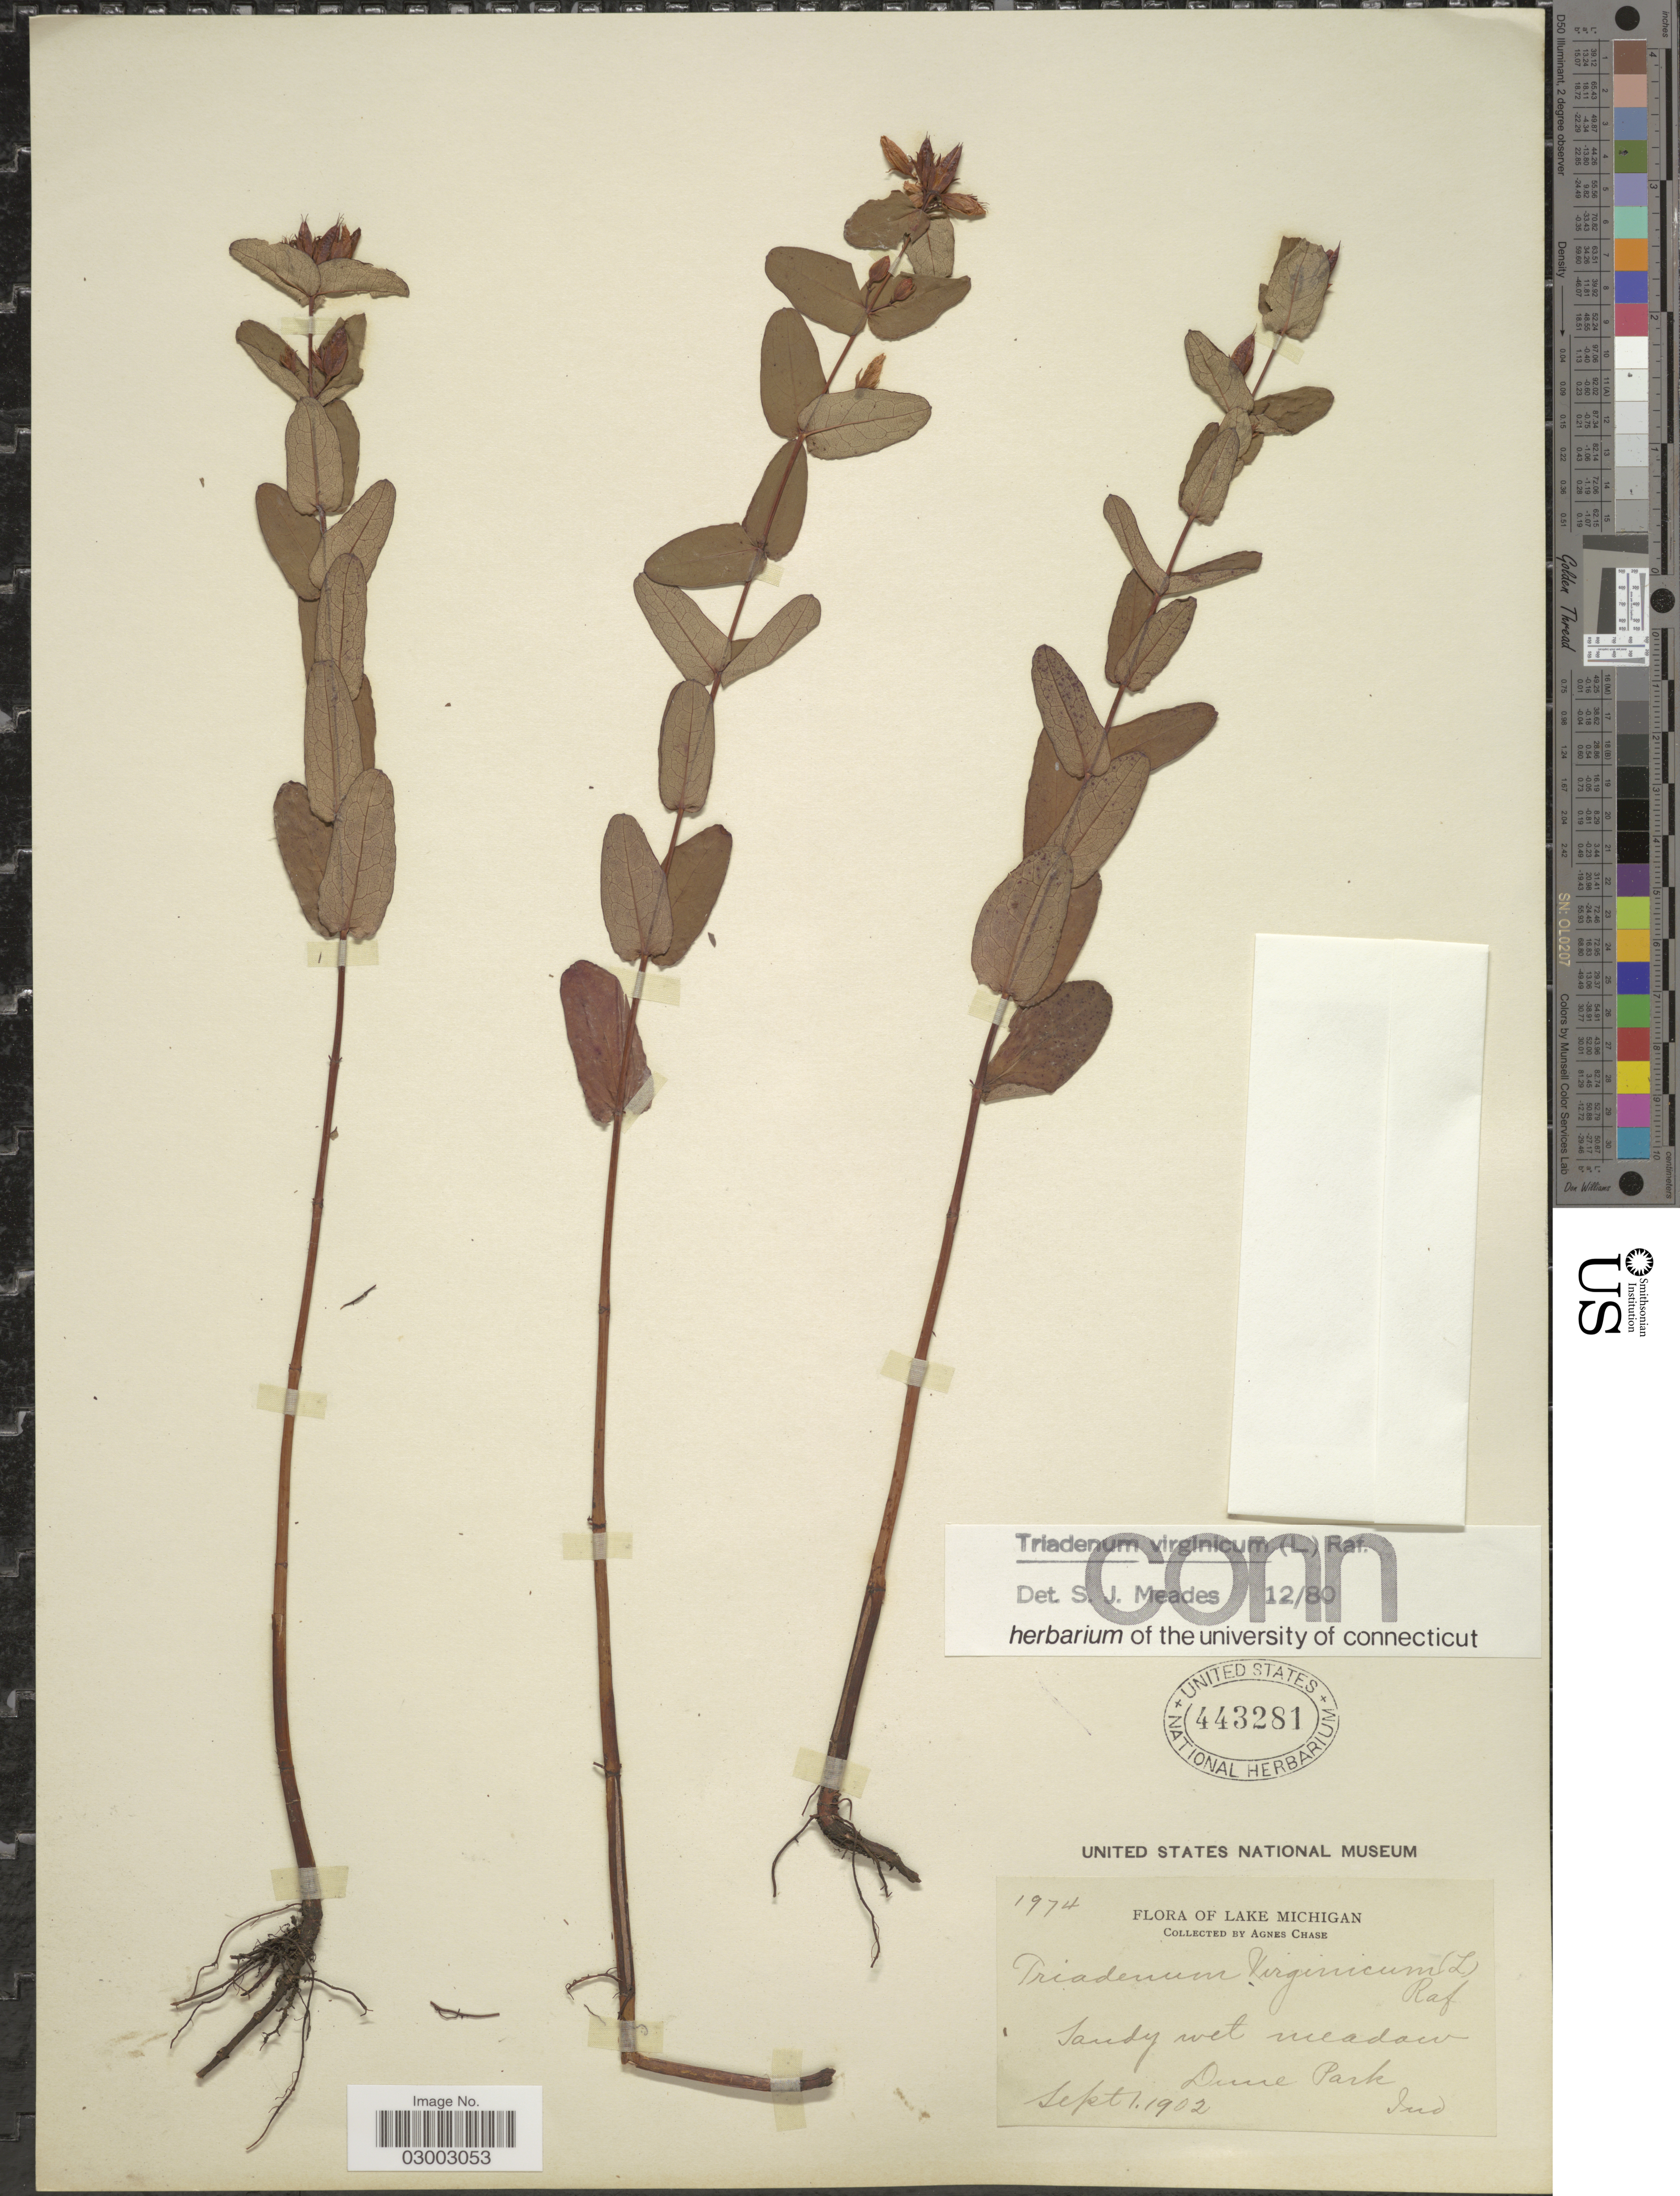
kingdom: Plantae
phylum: Tracheophyta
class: Magnoliopsida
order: Malpighiales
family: Hypericaceae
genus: Hypericum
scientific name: Hypericum virginicum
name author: L.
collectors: A. Chase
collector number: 1974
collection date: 1902-09-01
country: United States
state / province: Indiana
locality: Lake Michigan, sandy wet meadow, Dune Park.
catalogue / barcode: US 443281